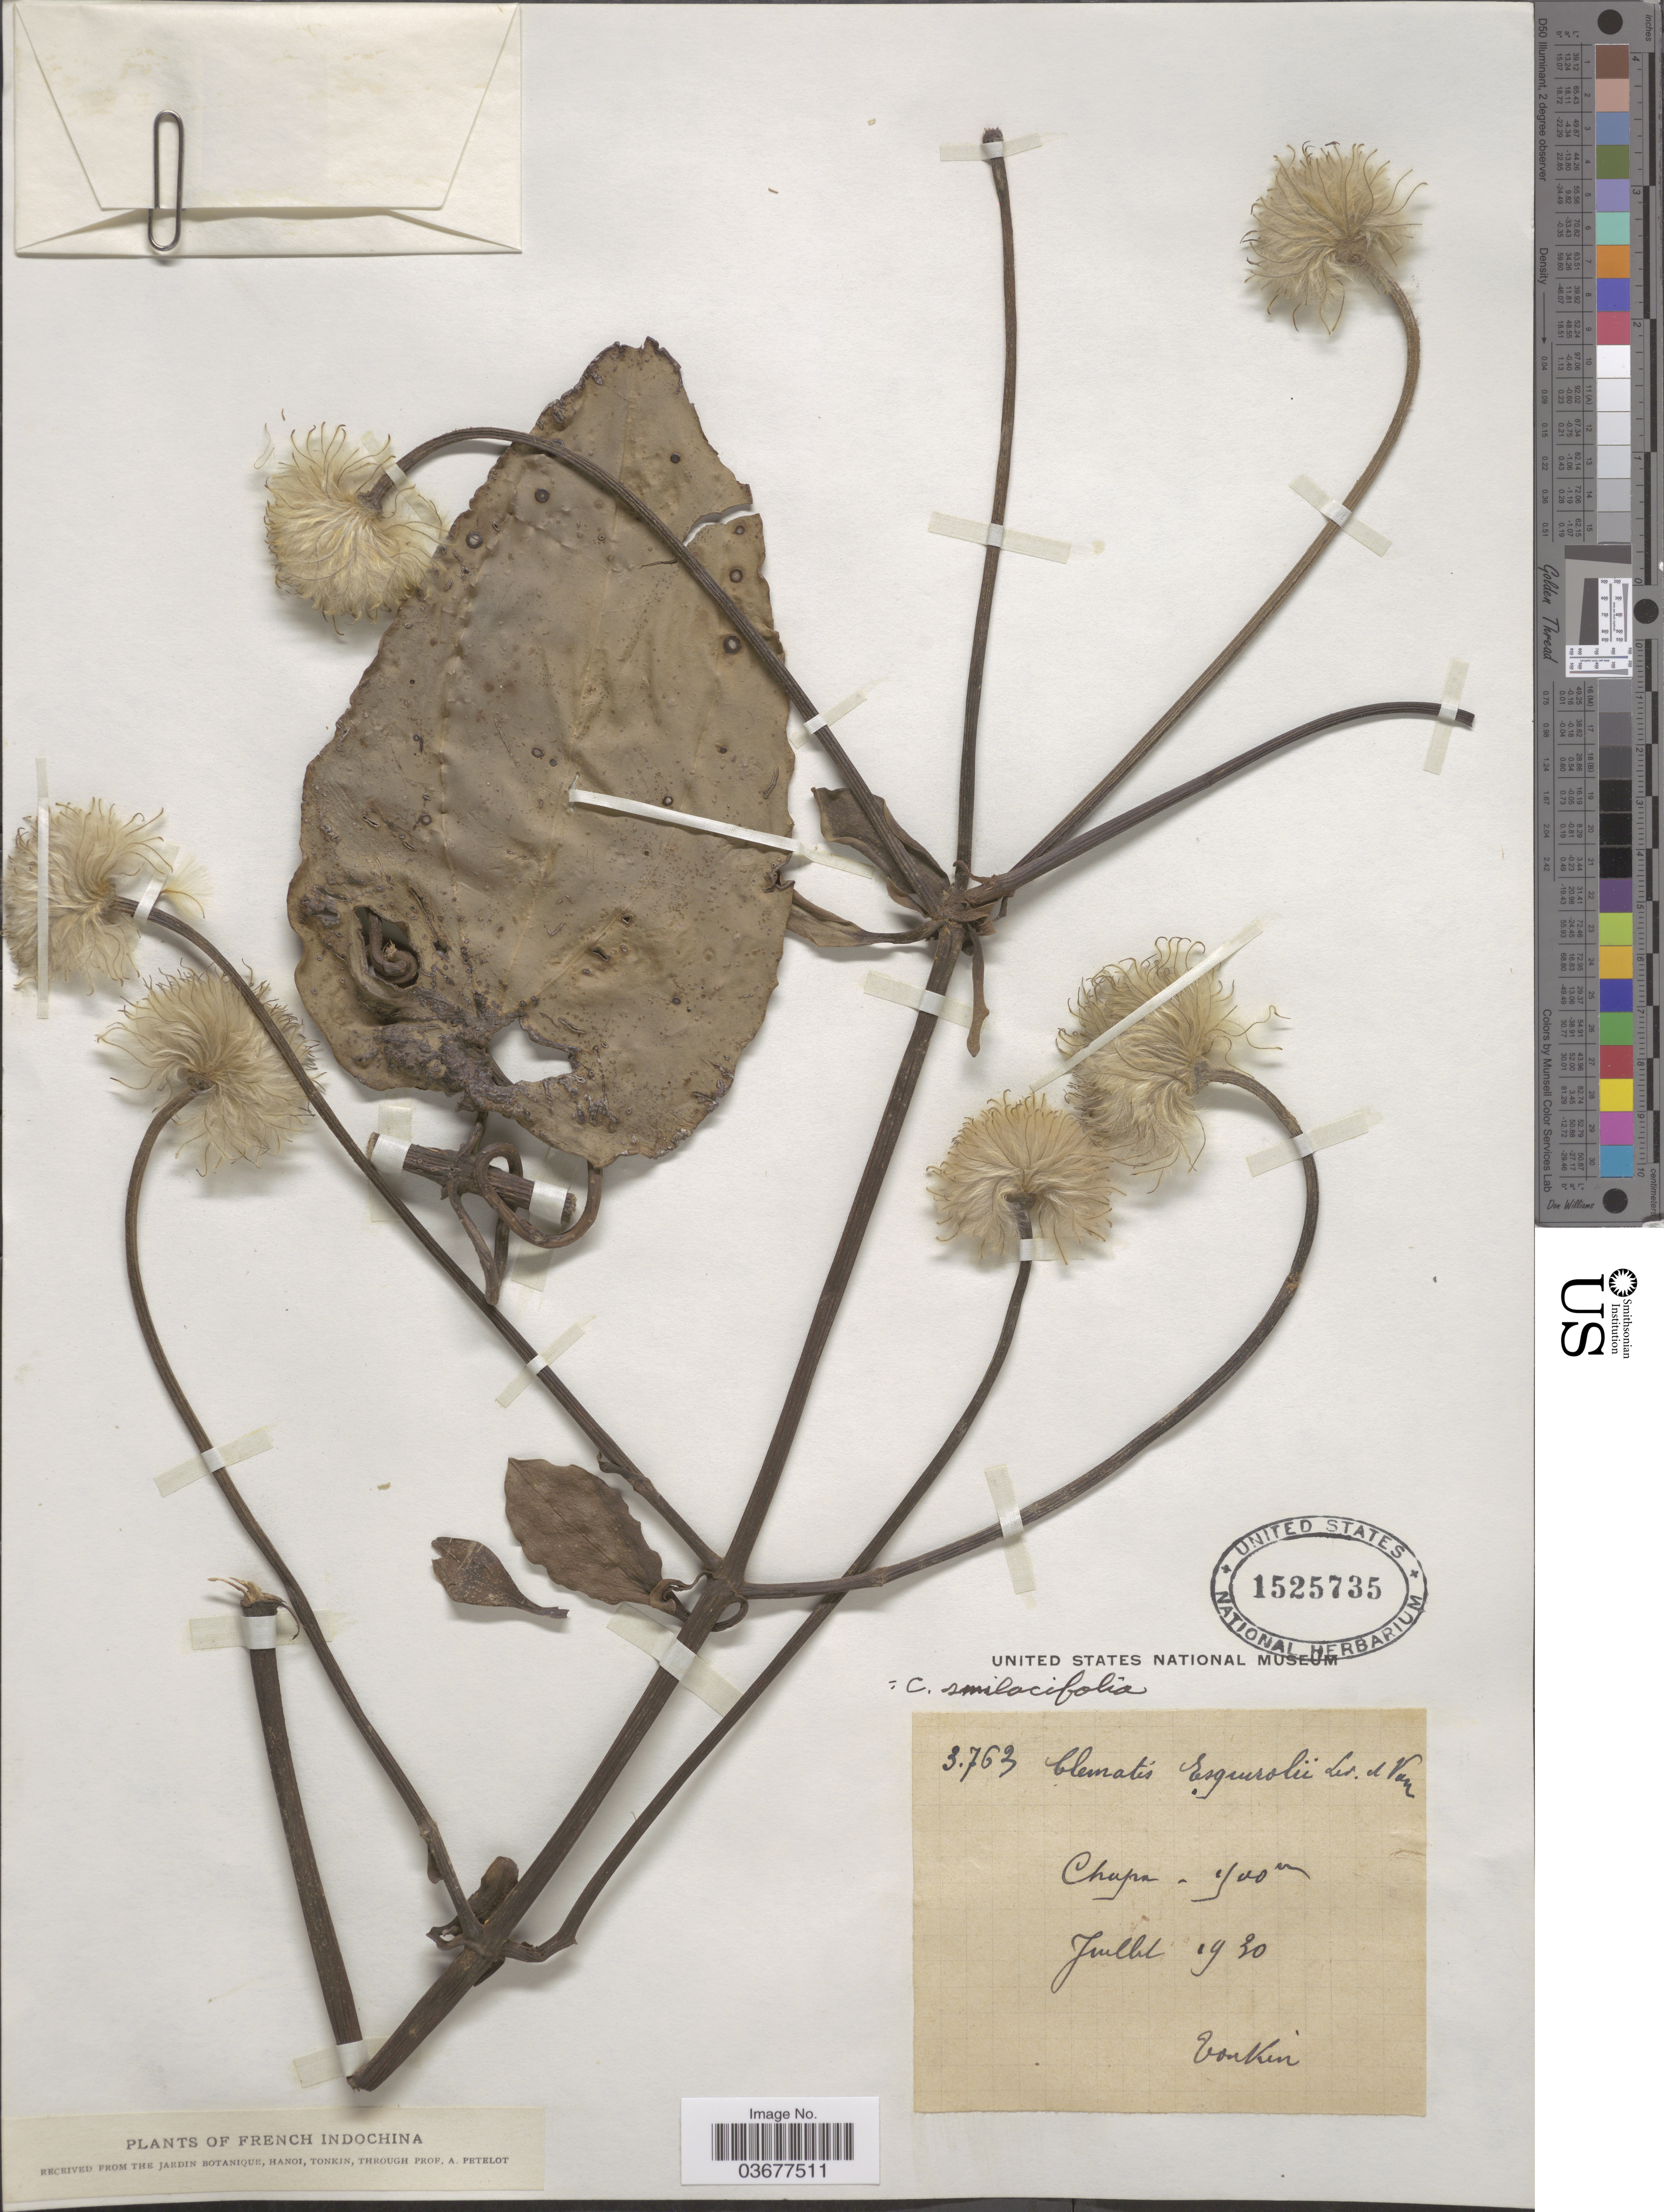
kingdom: Plantae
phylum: Tracheophyta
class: Magnoliopsida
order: Ranunculales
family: Ranunculaceae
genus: Clematis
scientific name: Clematis smilacifolia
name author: Wall.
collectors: Pételot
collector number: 3763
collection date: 1930-07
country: Vietnam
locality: French Indochina. Chapa.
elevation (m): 1900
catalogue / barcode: US 1525735